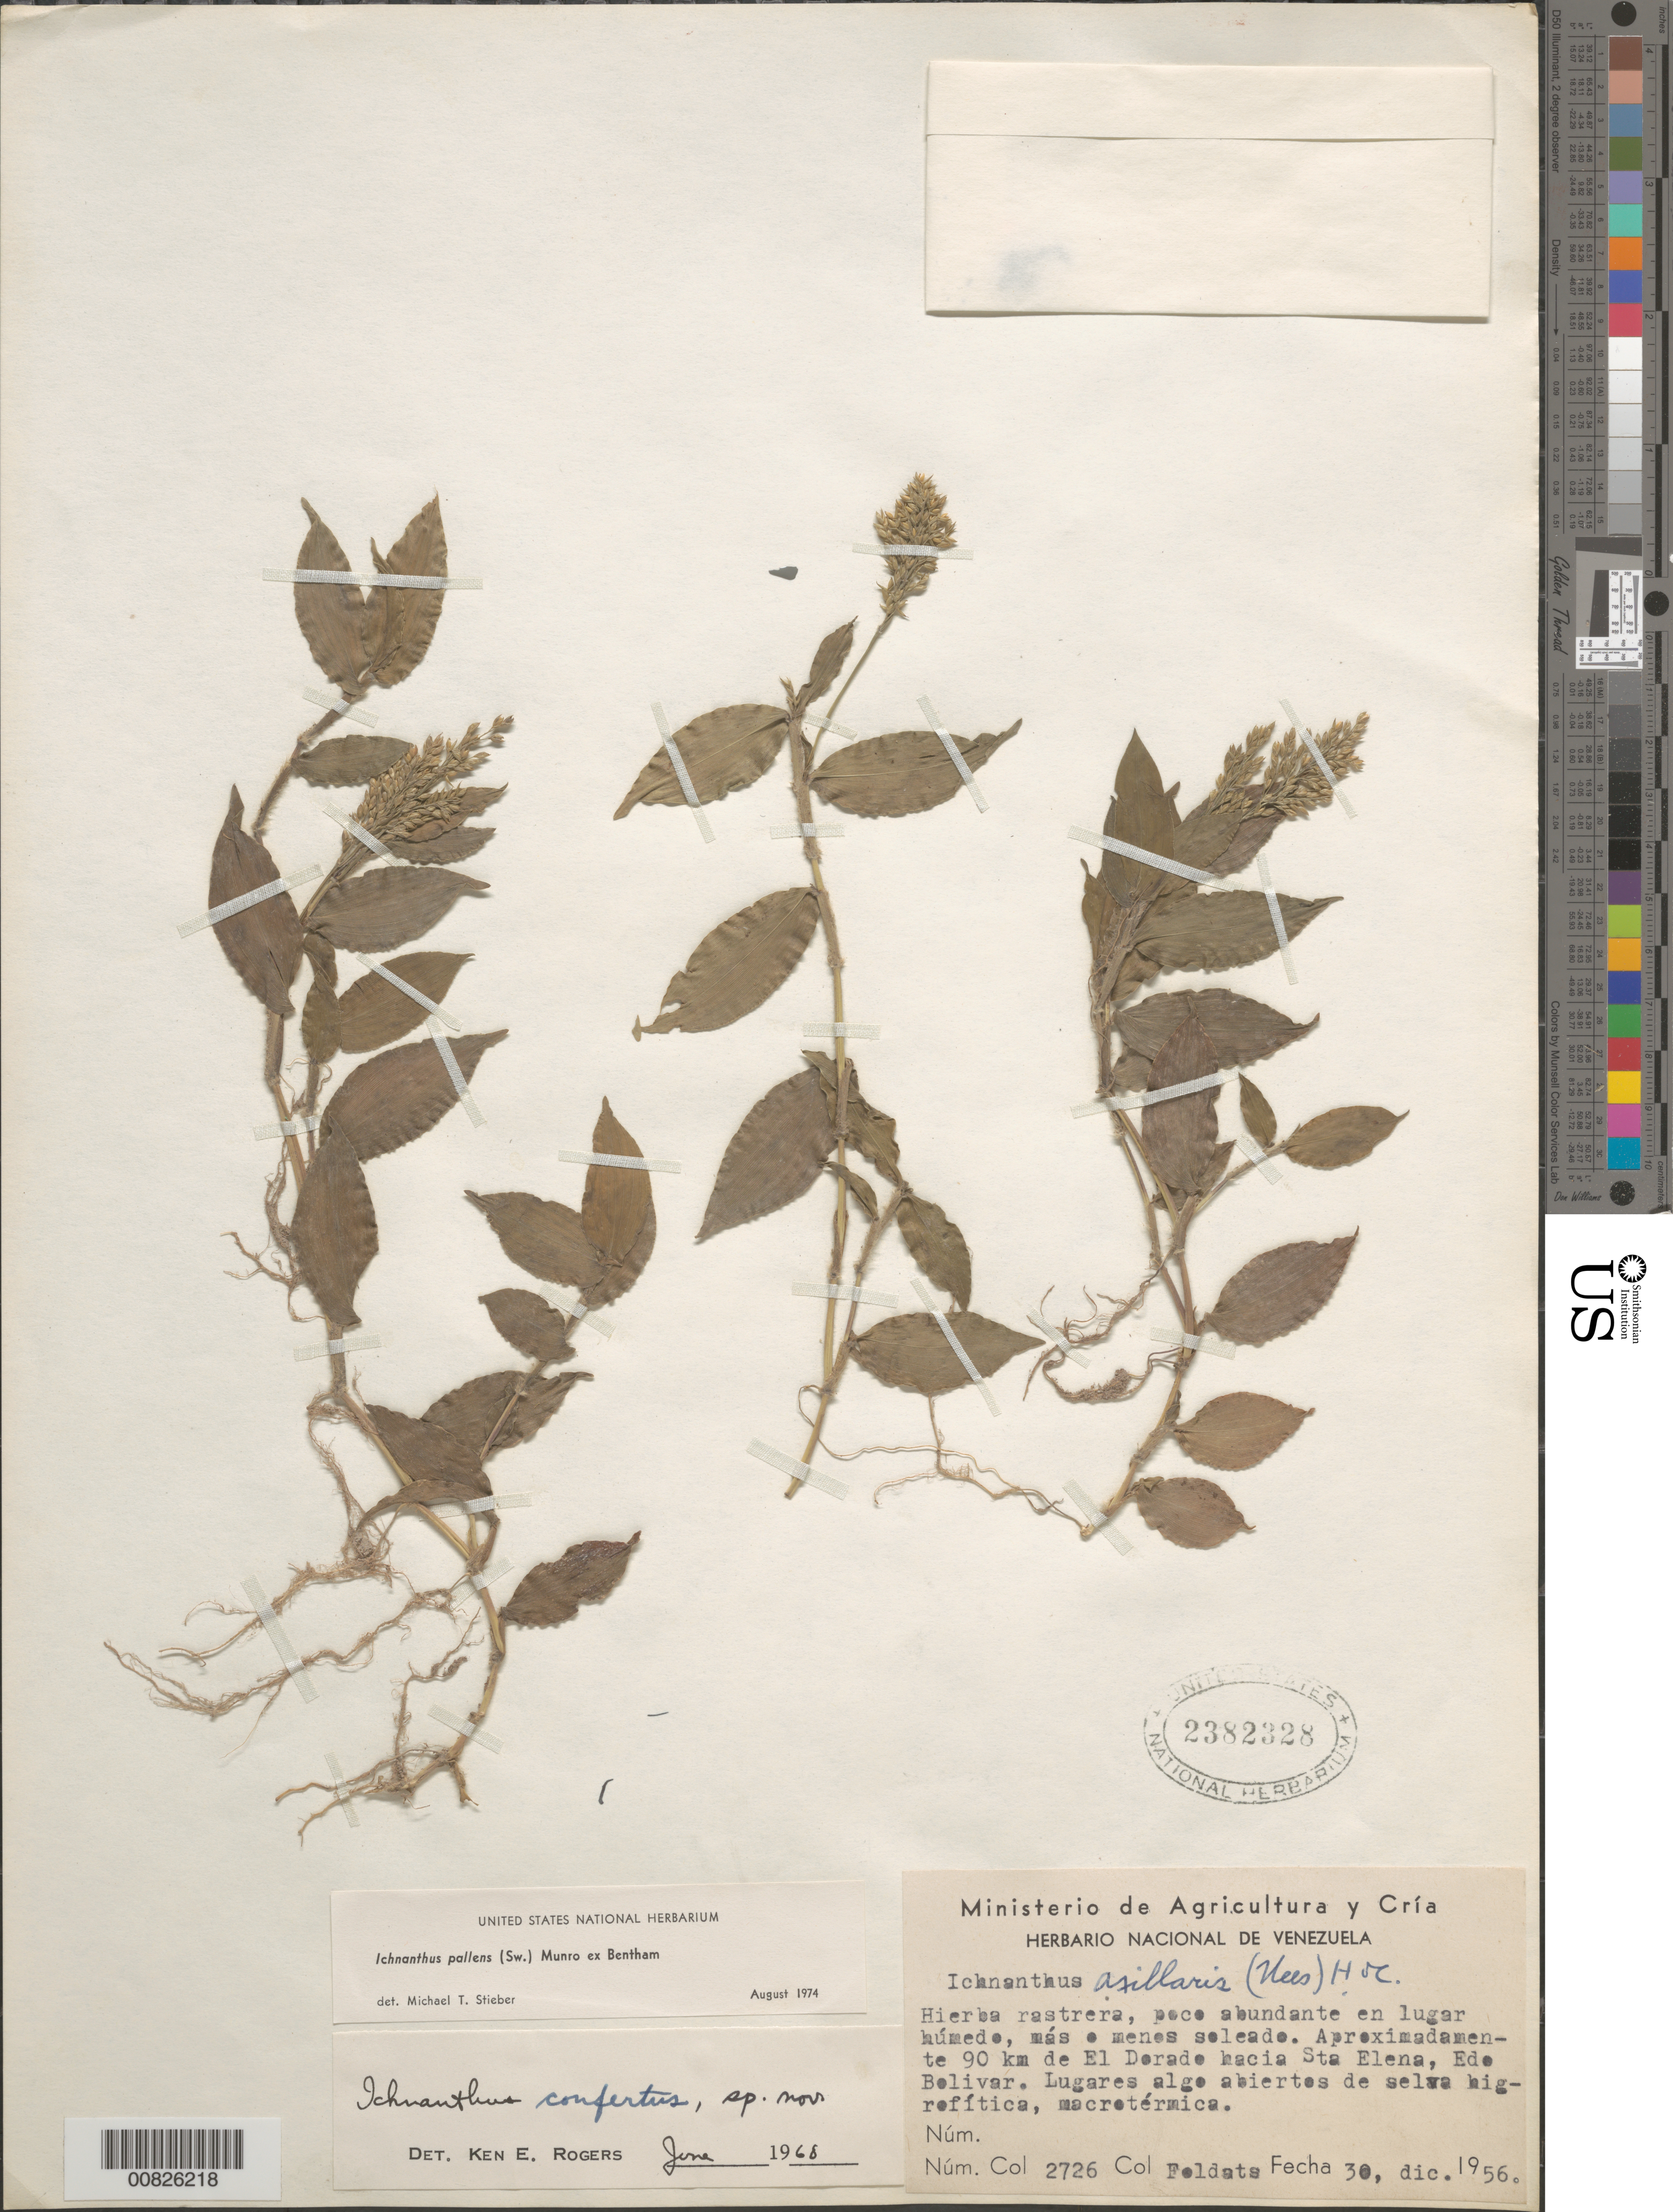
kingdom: Plantae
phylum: Tracheophyta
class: Liliopsida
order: Poales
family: Poaceae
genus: Ichnanthus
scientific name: Ichnanthus pallens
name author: (Sw.) Munro ex Benth.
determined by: Stieber, M. T.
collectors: E. Foldats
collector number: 2726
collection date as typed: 30-Dec-56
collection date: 1956-12-30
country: Venezuela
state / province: Bolívar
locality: El Dorado, 90 km hacia Santa Elena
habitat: Lugar humedo, mas o menos soleado; lugares algo aviertos de selva higrofitica, macrotermica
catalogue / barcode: US 2382328